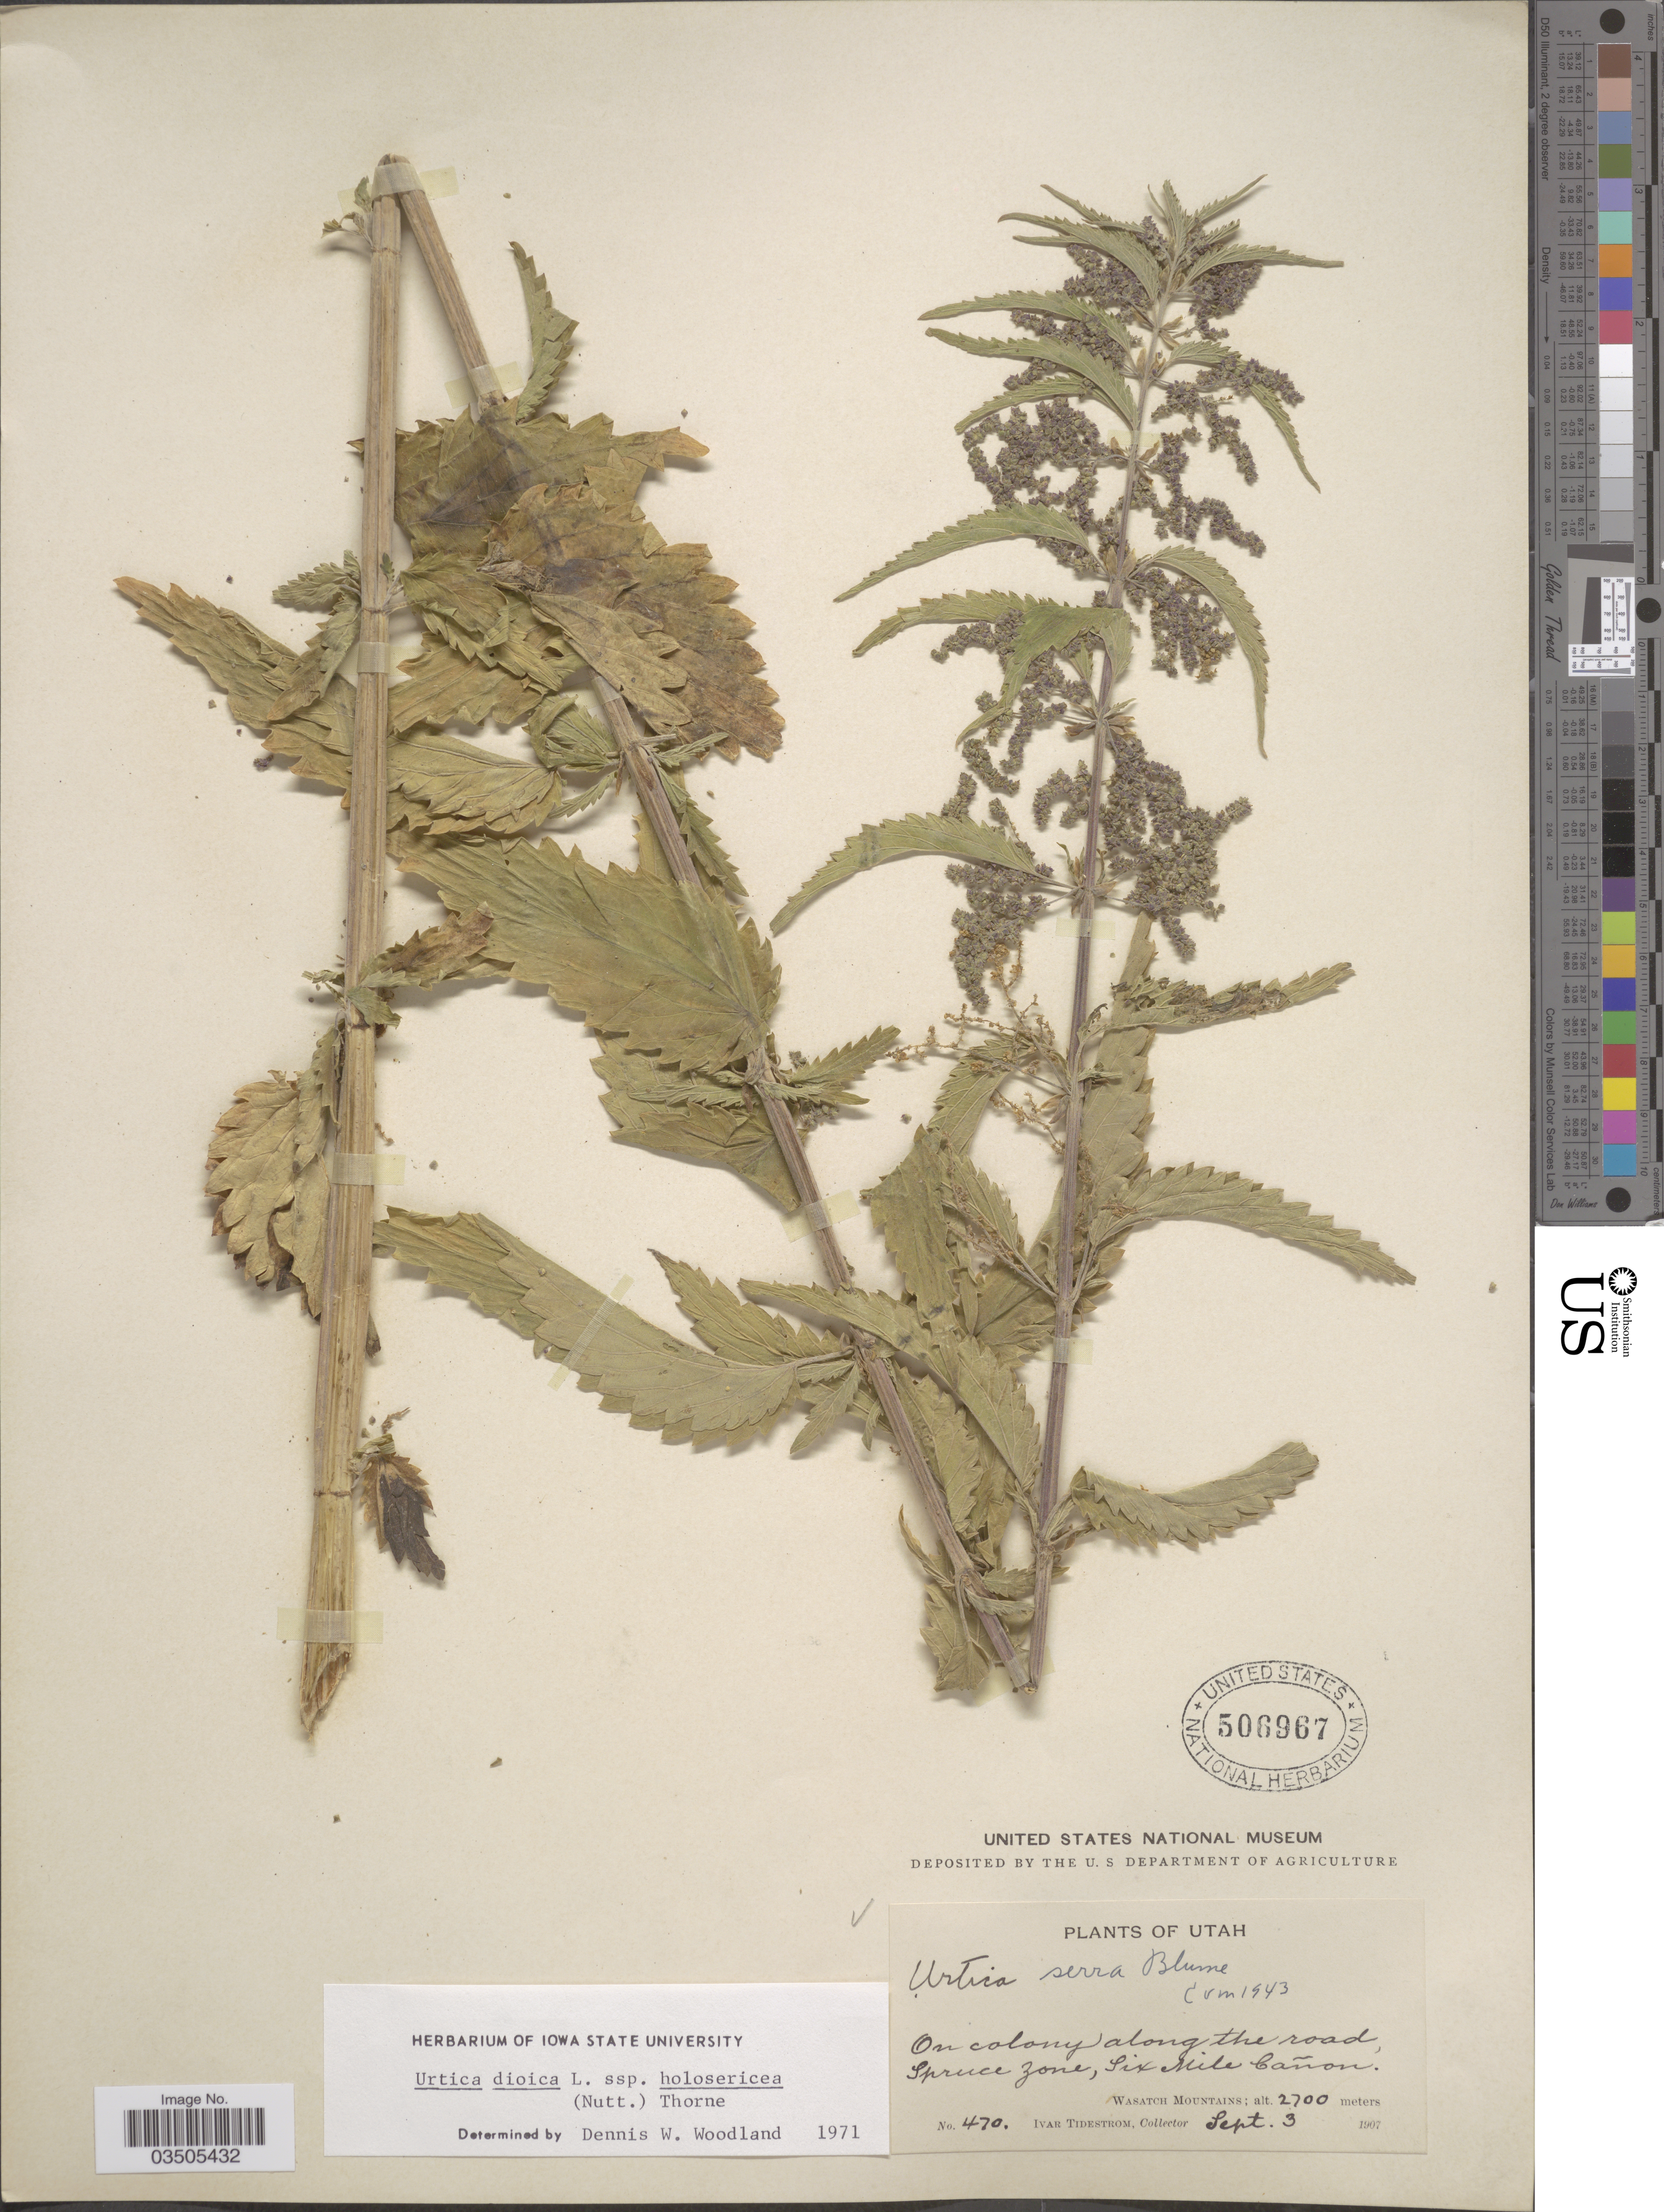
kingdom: Plantae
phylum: Tracheophyta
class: Magnoliopsida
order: Rosales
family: Urticaceae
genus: Urtica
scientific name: Urtica dioica subsp. holosericea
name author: (Nutt.) Thorne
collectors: I. F. Tidestrom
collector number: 470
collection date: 1907-09-03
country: United States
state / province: Utah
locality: On colony along the road, Spruce Zone, Six Mile Cañon. Wasatch Mountains.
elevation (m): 2700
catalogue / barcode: US 506967